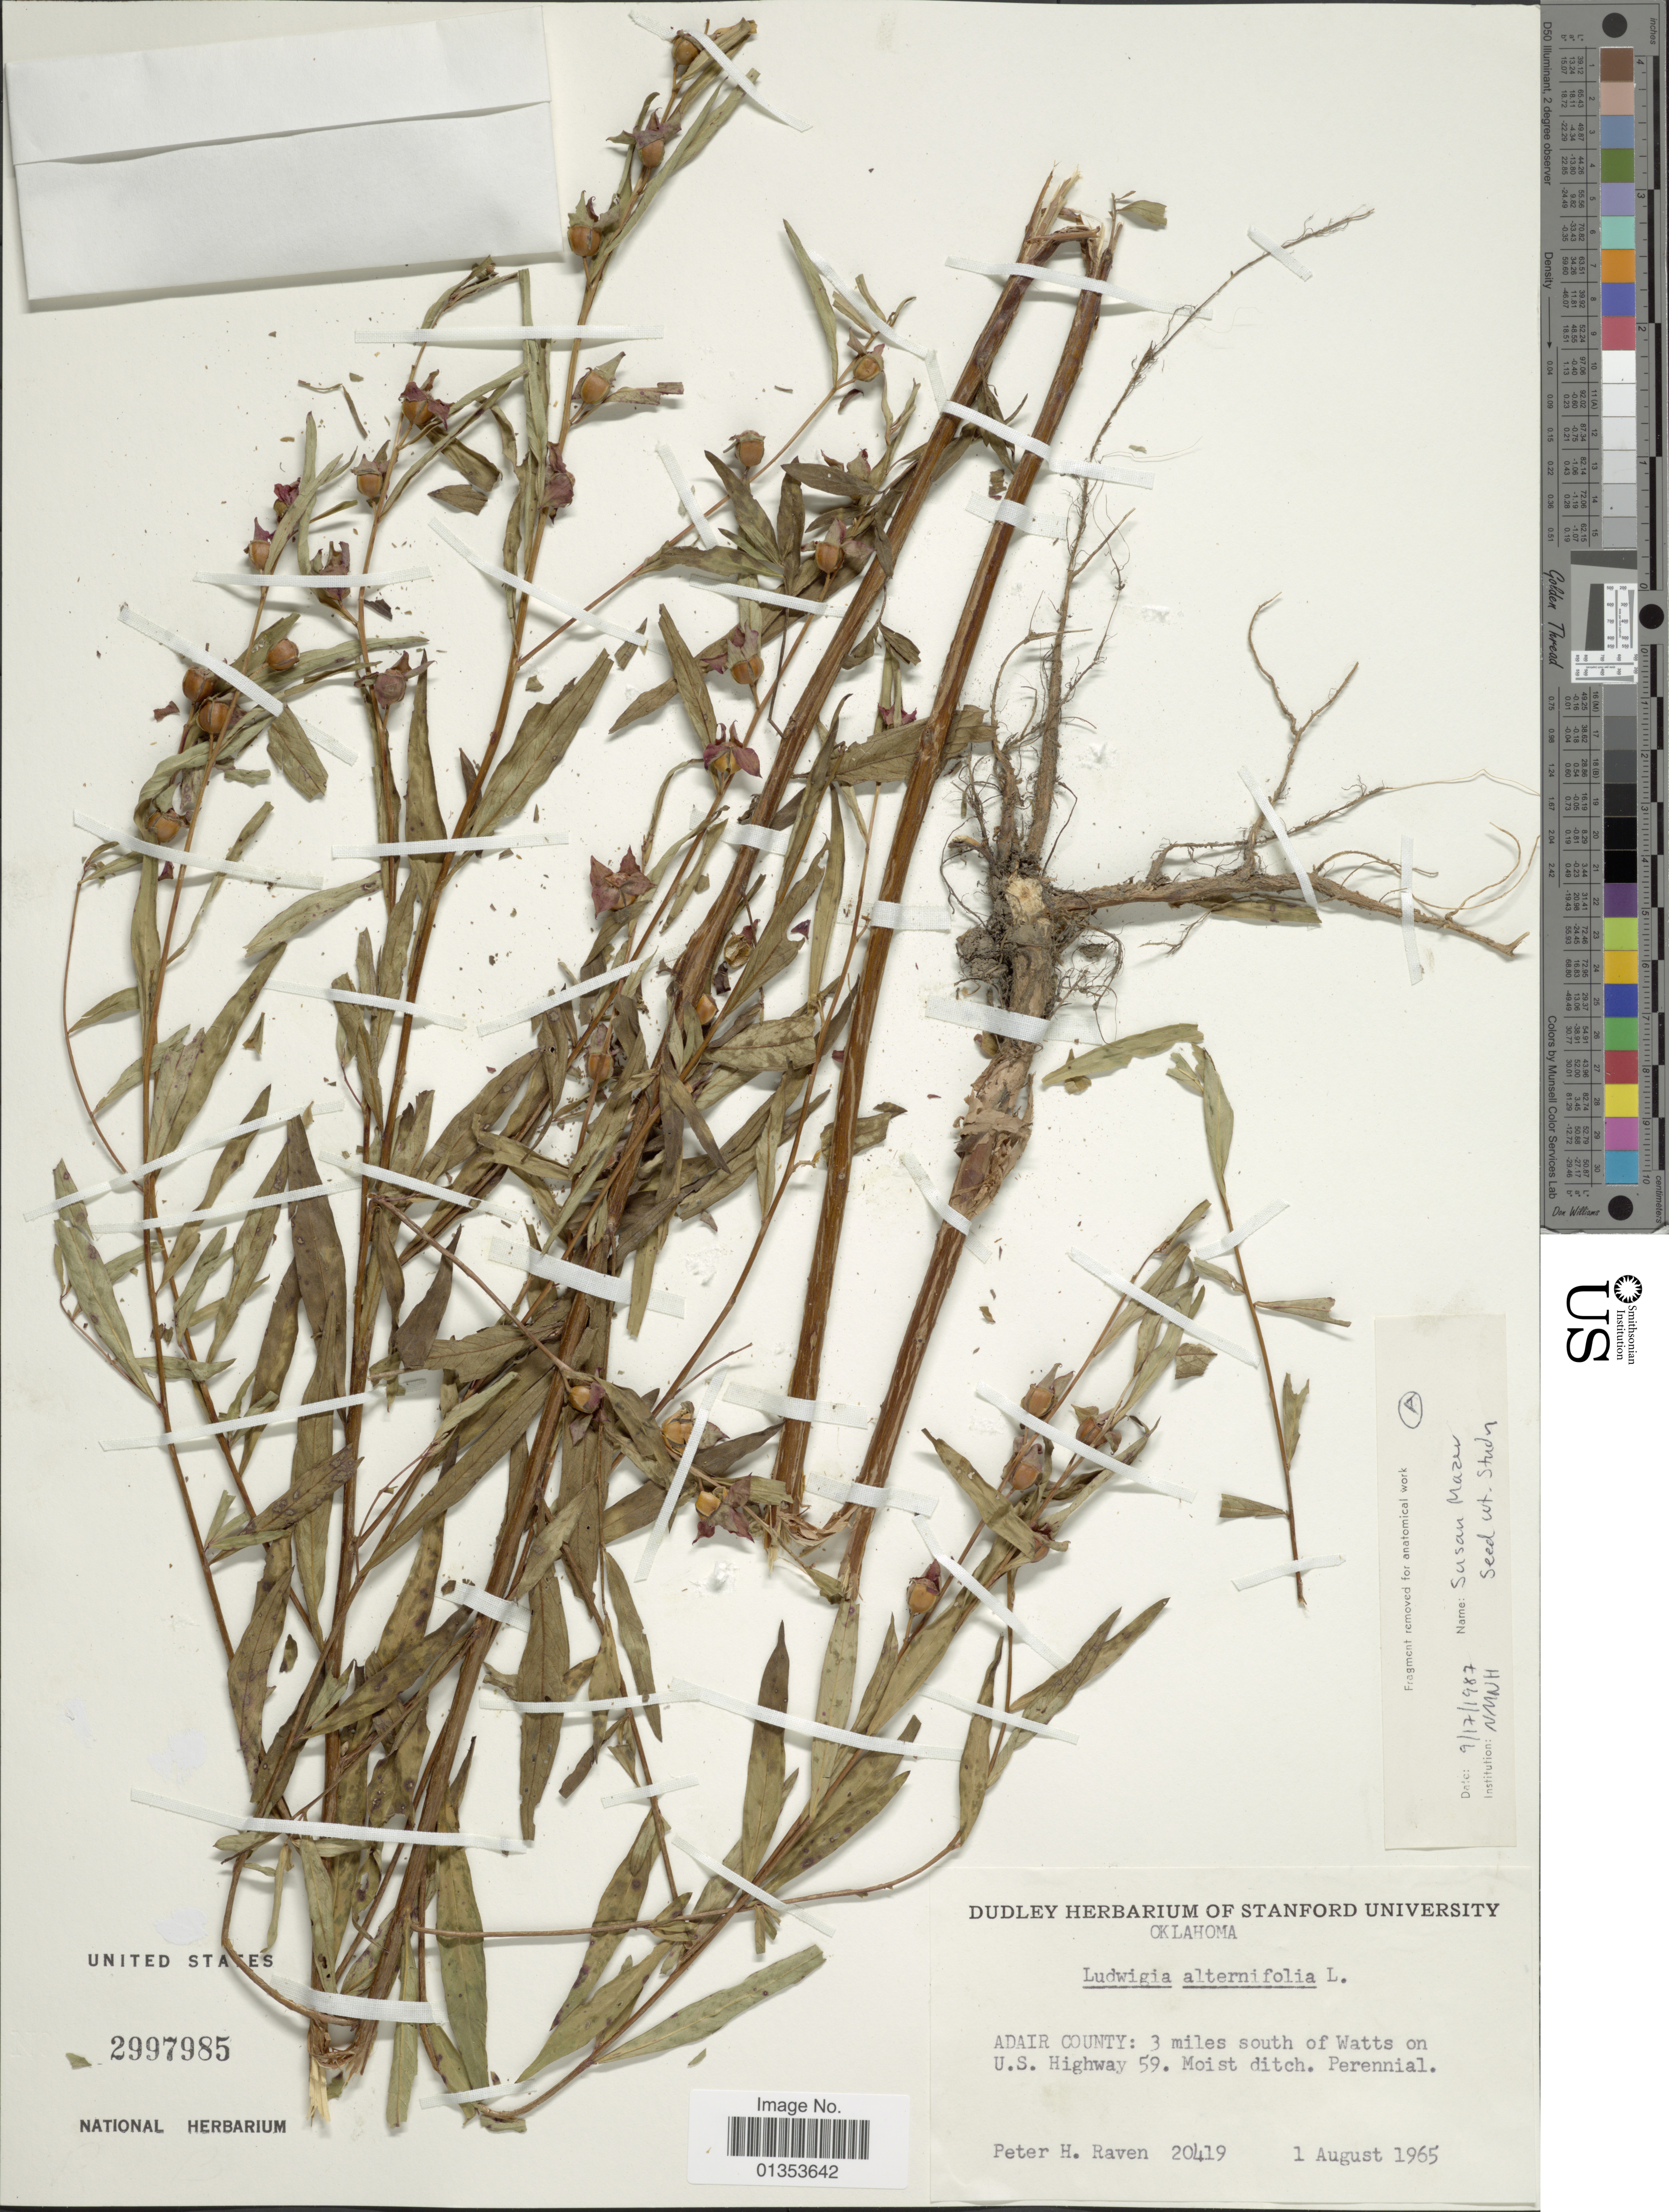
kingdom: Plantae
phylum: Tracheophyta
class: Magnoliopsida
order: Myrtales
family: Onagraceae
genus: Ludwigia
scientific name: Ludwigia alternifolia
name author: L.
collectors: P. H. Raven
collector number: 20419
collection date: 1965-08-01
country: United States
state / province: Oklahoma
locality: Adair County: 3 miles south of Watts on U. S. Highway 59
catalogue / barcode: US 2997985